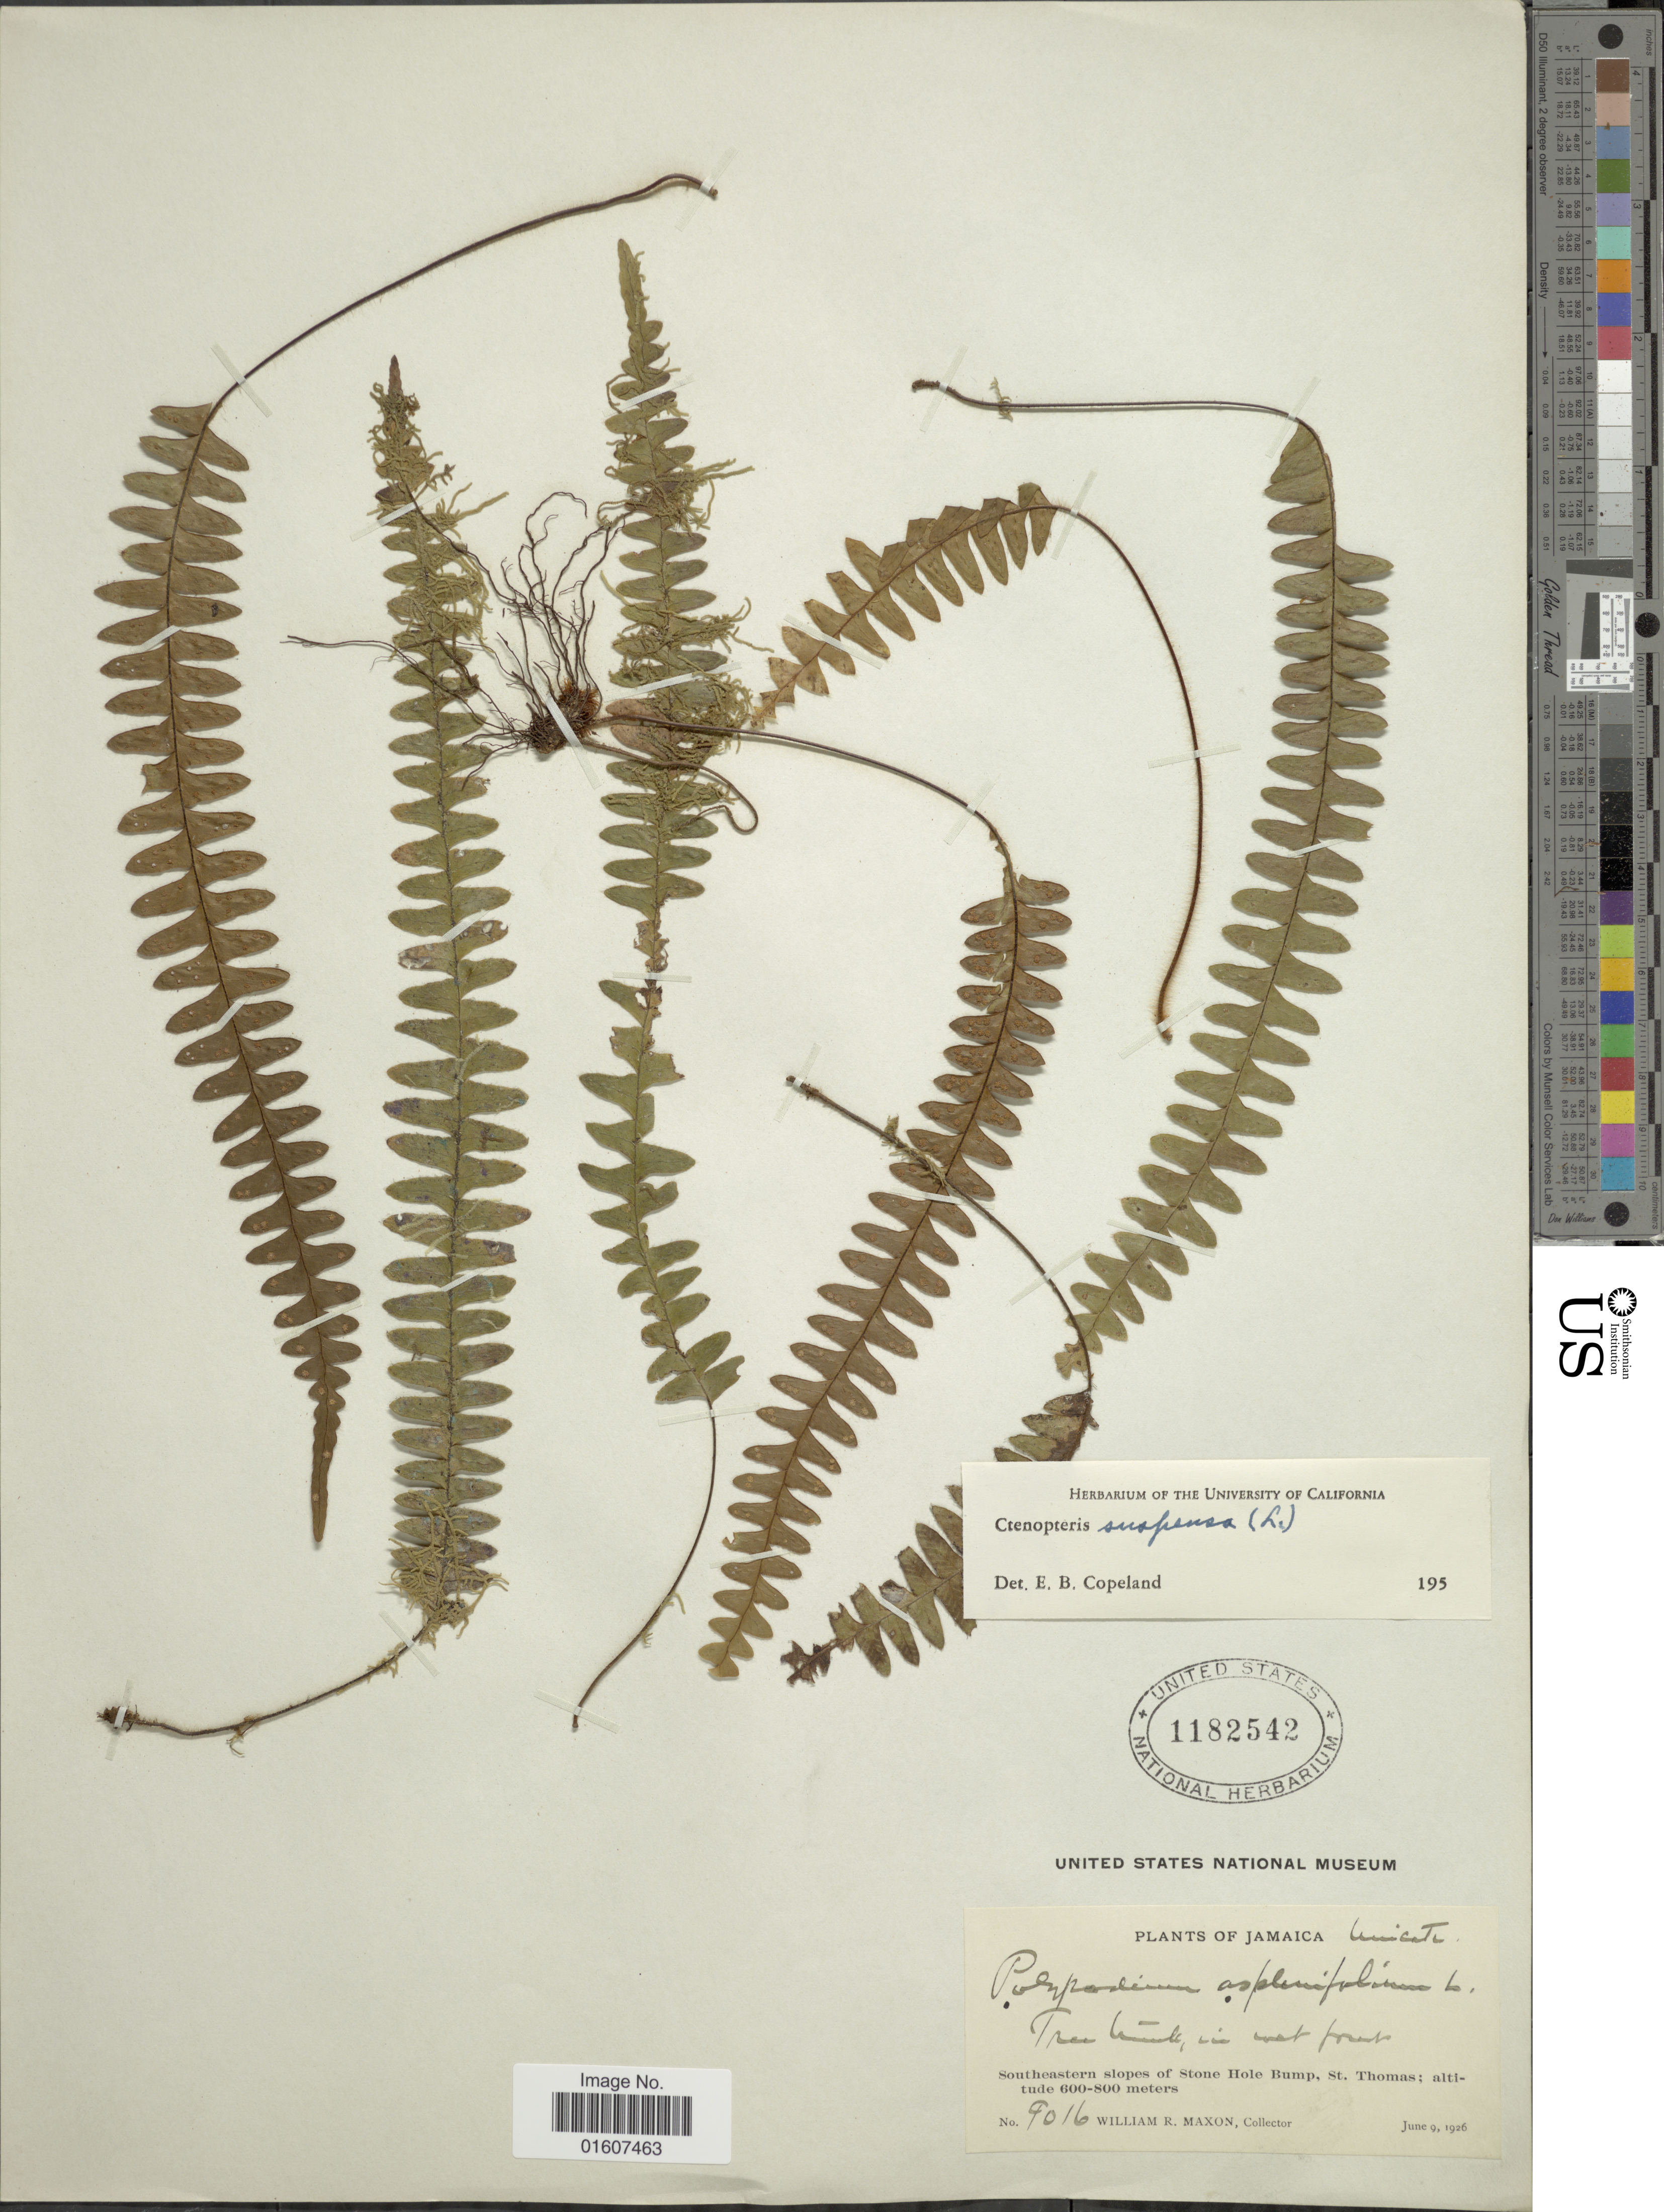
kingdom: Plantae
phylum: Tracheophyta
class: Polypodiopsida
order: Polypodiales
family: Polypodiaceae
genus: Terpsichore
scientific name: Terpsichore asplenifolia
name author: (L.) A.R. Sm.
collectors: W. R. Maxon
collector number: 9016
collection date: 1926-06-09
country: Jamaica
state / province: Saint Thomas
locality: Southeastern slopes of Stone Hole Bump, St. Thomas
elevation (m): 600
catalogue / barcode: US 1182542